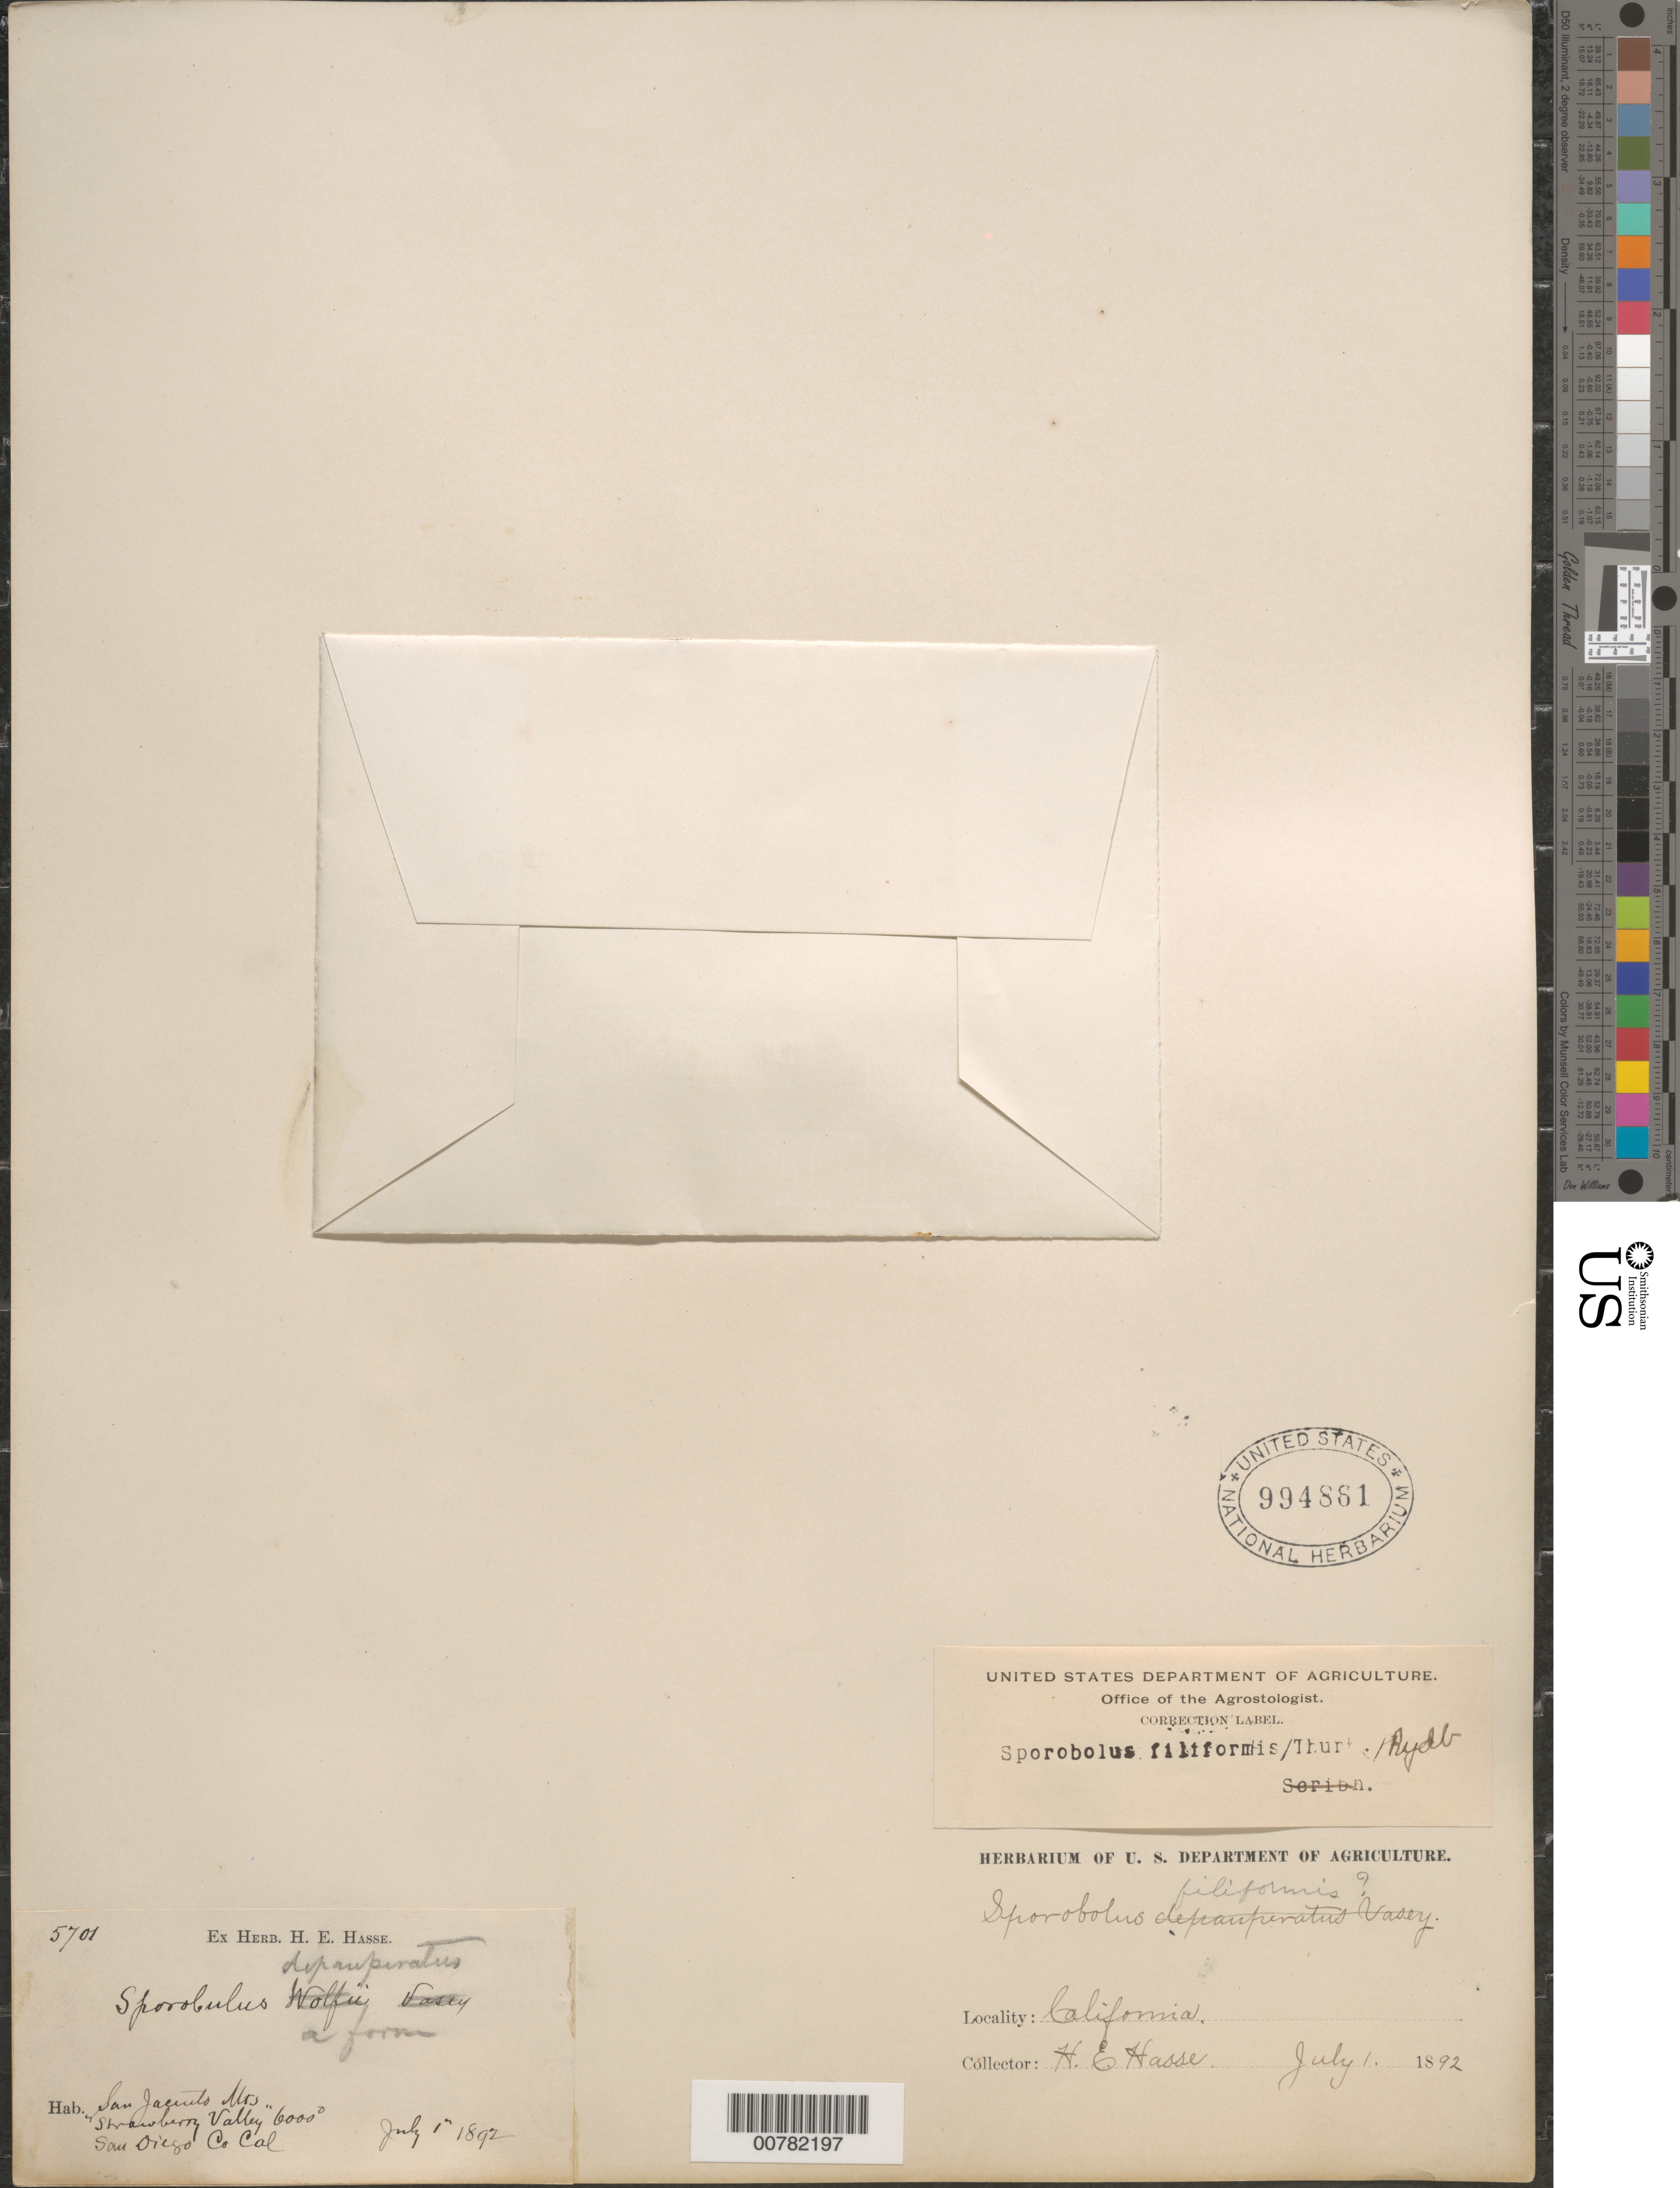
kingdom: Plantae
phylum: Tracheophyta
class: Liliopsida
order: Poales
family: Poaceae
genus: Muhlenbergia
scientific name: Muhlenbergia filiformis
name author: (Thurb. ex S. Watson) Rydb.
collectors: H. E. Hasse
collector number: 5701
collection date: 1892-07-01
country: United States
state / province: California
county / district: Riverside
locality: San Jacinto Mts. Strawberry Valley. San Diego Co.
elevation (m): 1829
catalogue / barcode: US 994881